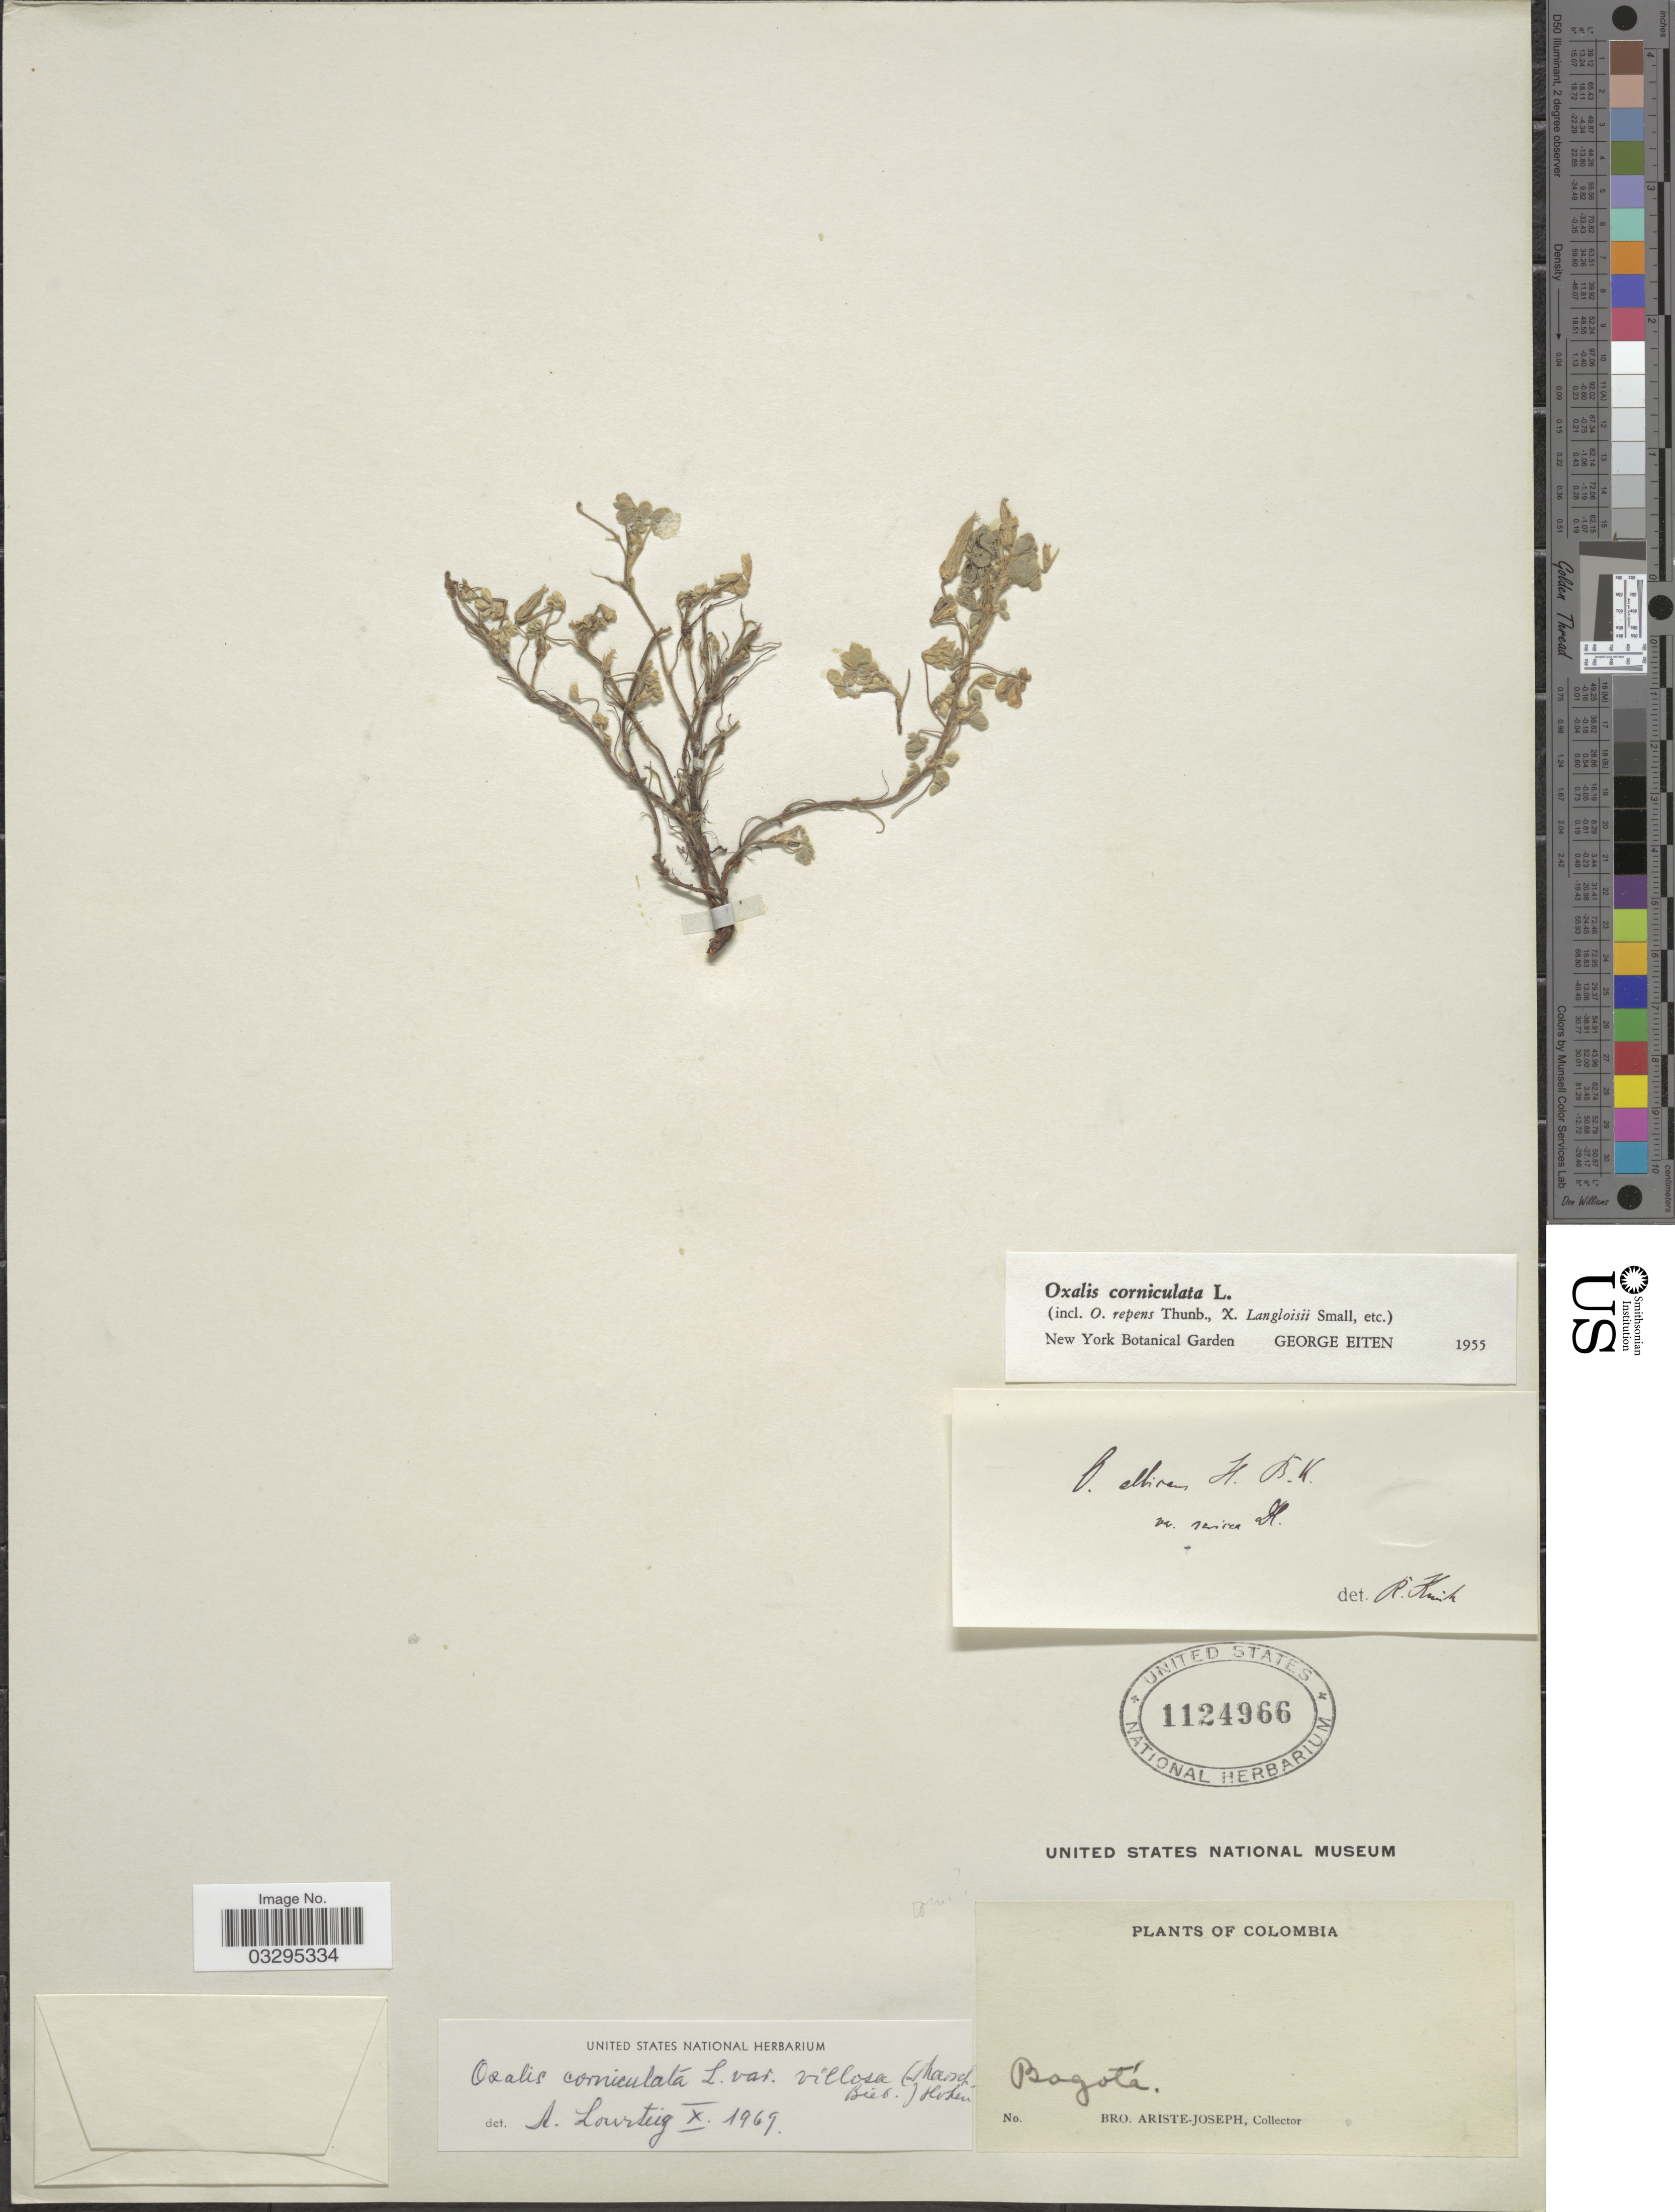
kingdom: Plantae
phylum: Tracheophyta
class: Magnoliopsida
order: Oxalidales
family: Oxalidaceae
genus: Oxalis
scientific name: Oxalis corniculata var. villosa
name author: (M. Bieb.) Hohen.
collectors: Bro. Ariste-Joseph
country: Colombia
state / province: Bogota D.C.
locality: bogotá.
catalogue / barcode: US 1124966